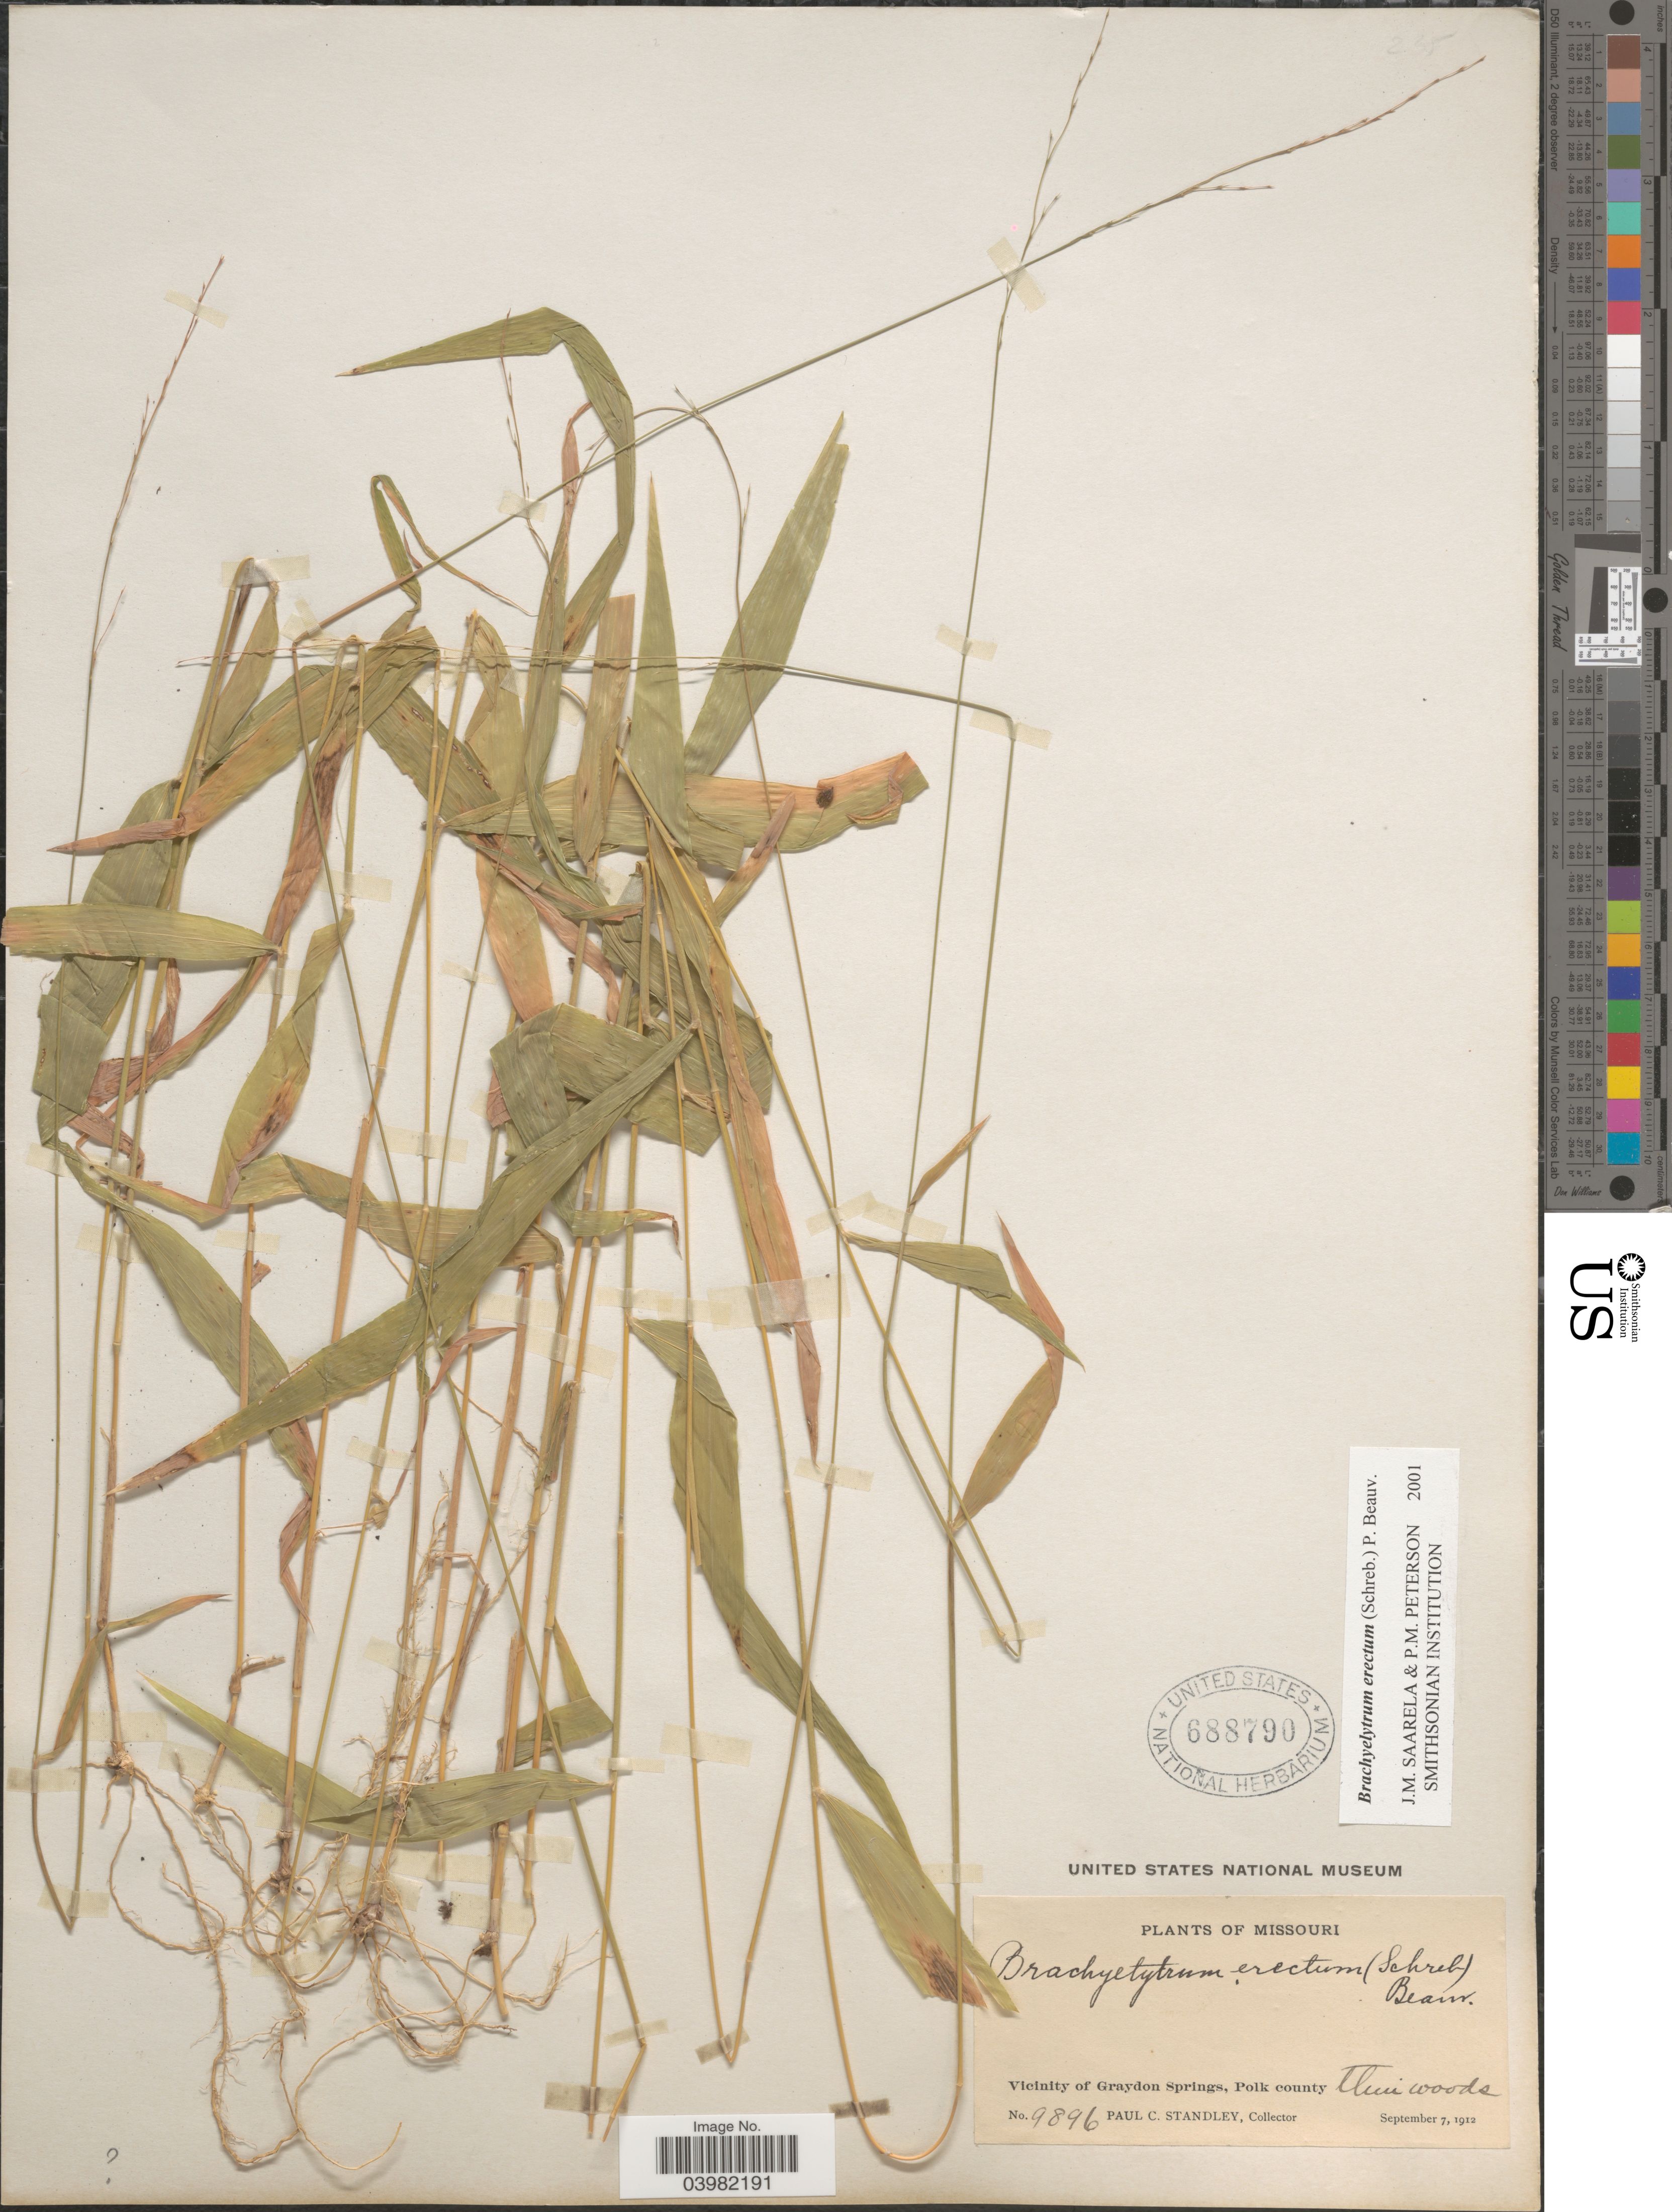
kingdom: Plantae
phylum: Tracheophyta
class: Liliopsida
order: Poales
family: Poaceae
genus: Brachyelytrum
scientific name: Brachyelytrum erectum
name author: (Schreb.) P. Beauv.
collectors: P. C. Standley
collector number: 9896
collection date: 1912-09-07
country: United States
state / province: Missouri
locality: Vicinity of Graydon Springs, Polk county.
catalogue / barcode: US 688790